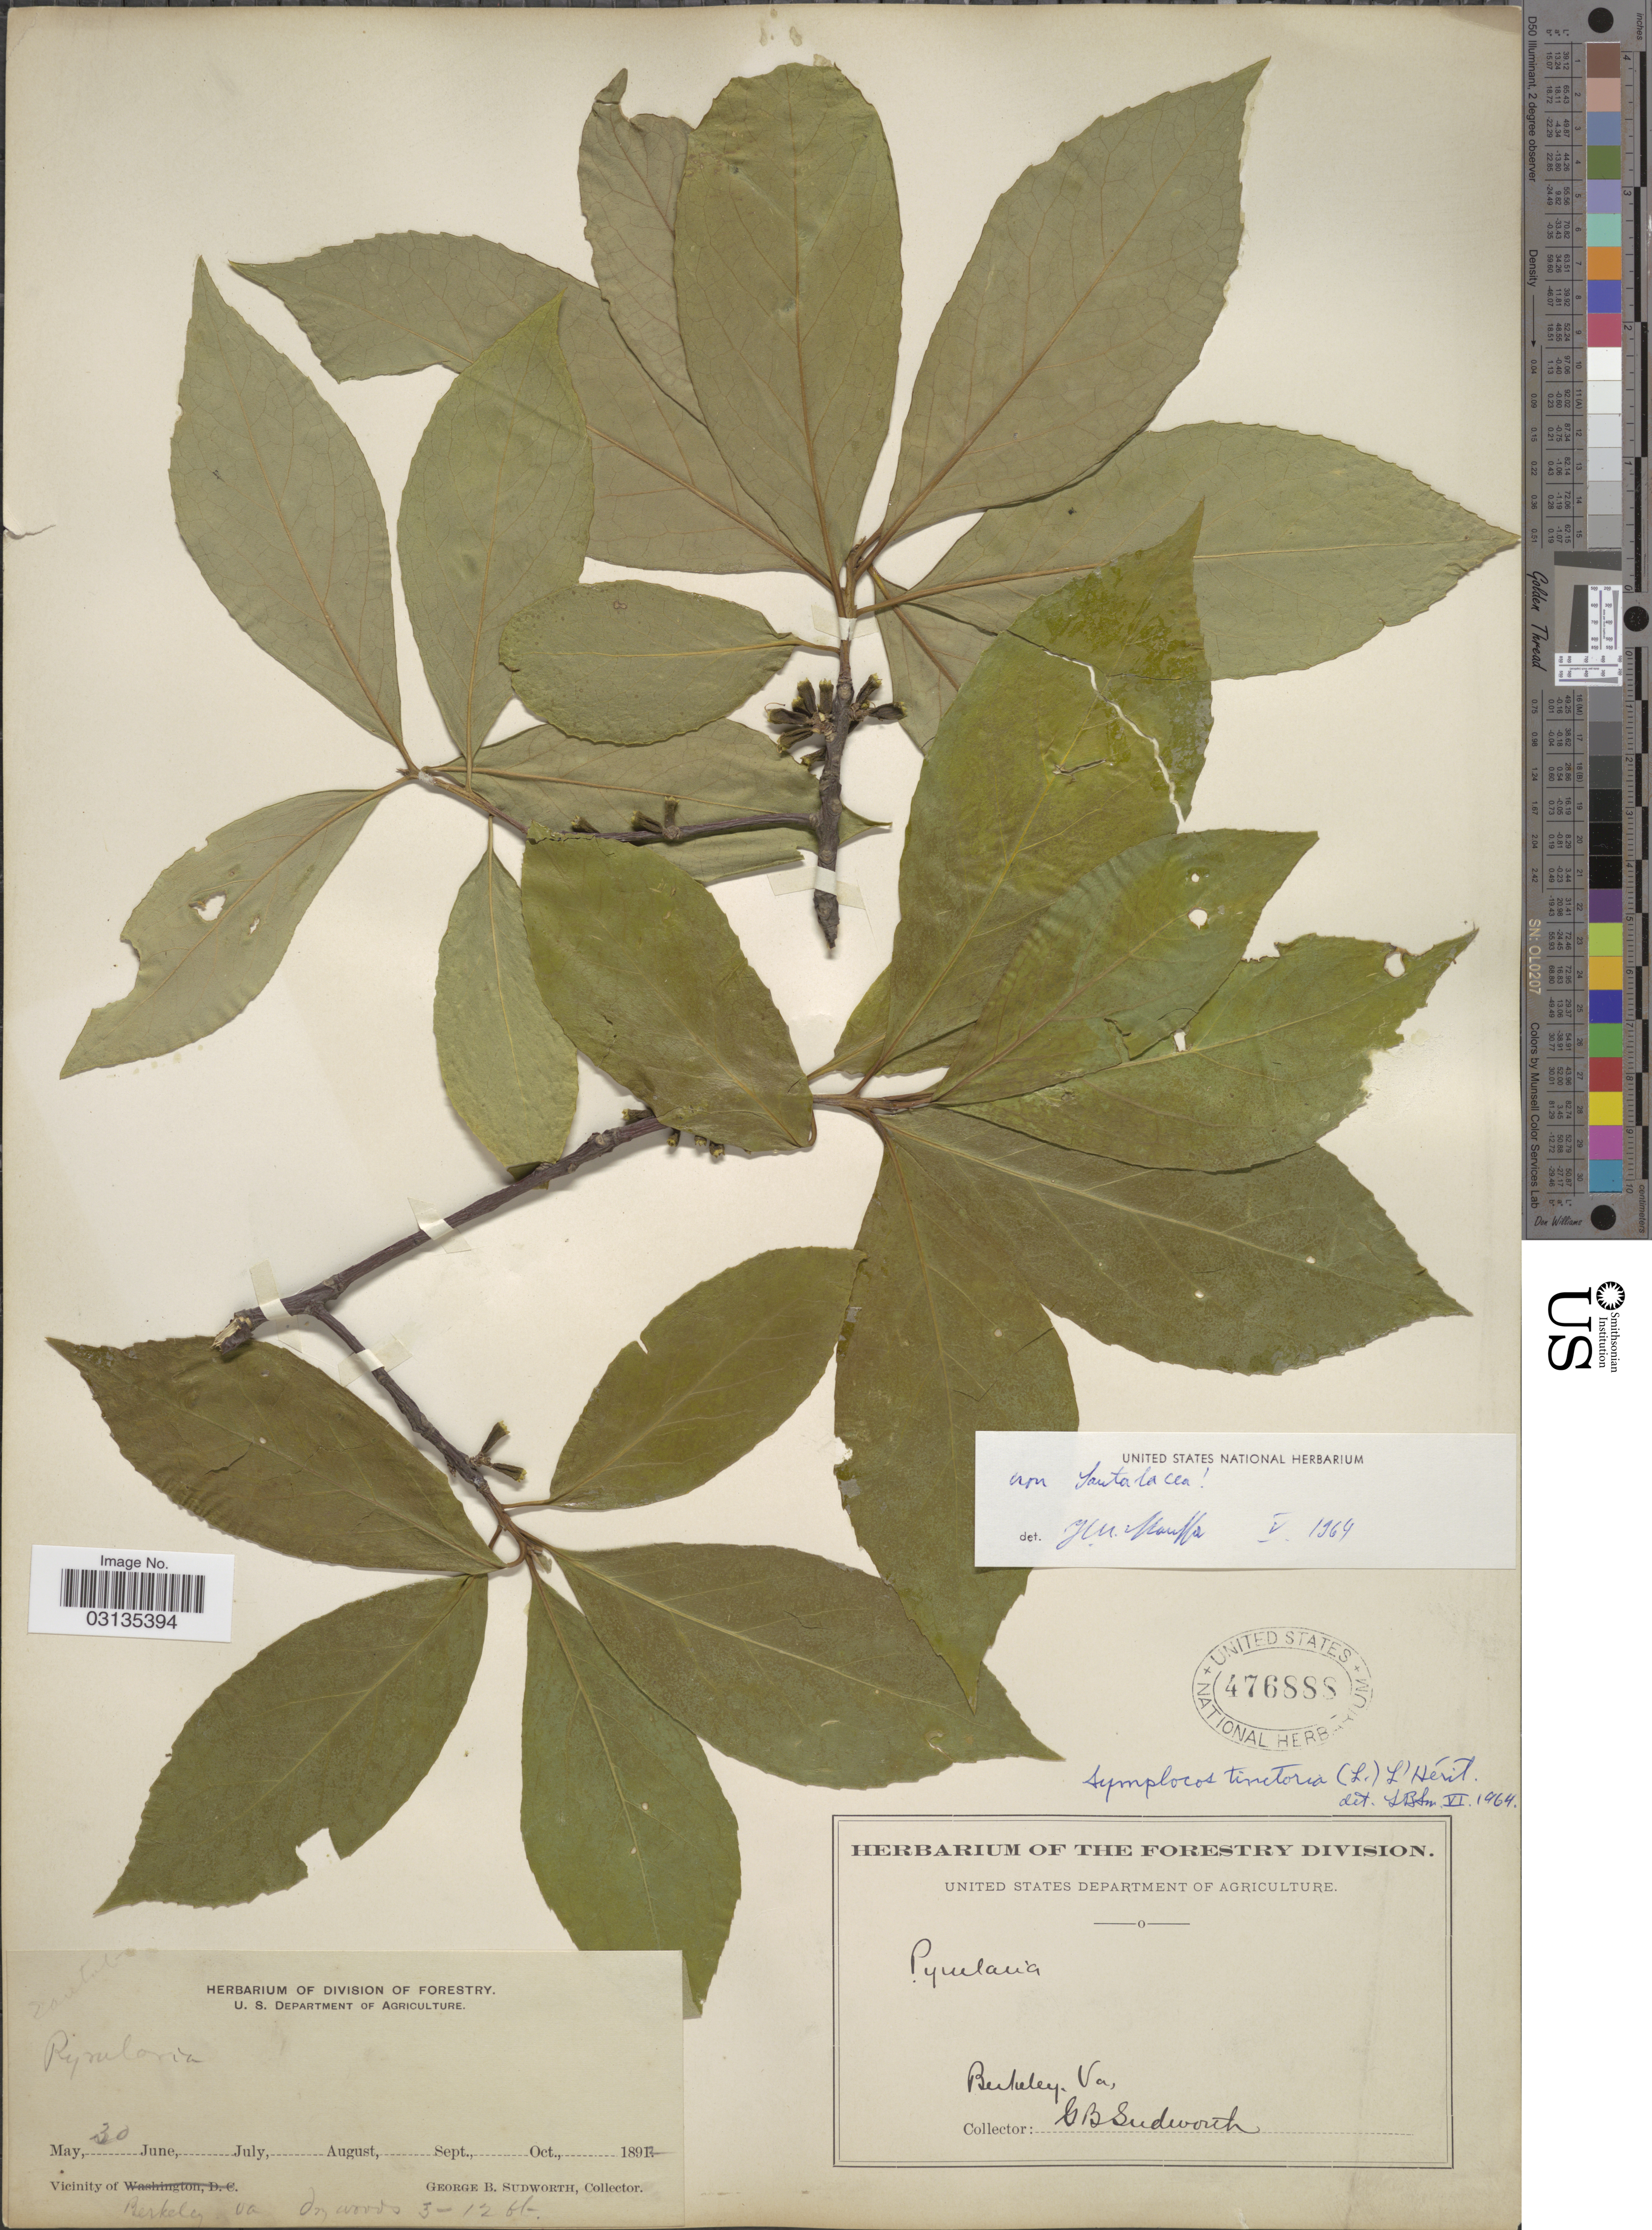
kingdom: Plantae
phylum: Tracheophyta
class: Magnoliopsida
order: Ericales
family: Symplocaceae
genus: Symplocos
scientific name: Symplocos tinctoria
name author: (L.) L'Hér.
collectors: G. B. Sudworth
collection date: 1891-05-30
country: United States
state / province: Virginia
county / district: City of Norfolk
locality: Berkeley, Va.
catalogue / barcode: US 476888